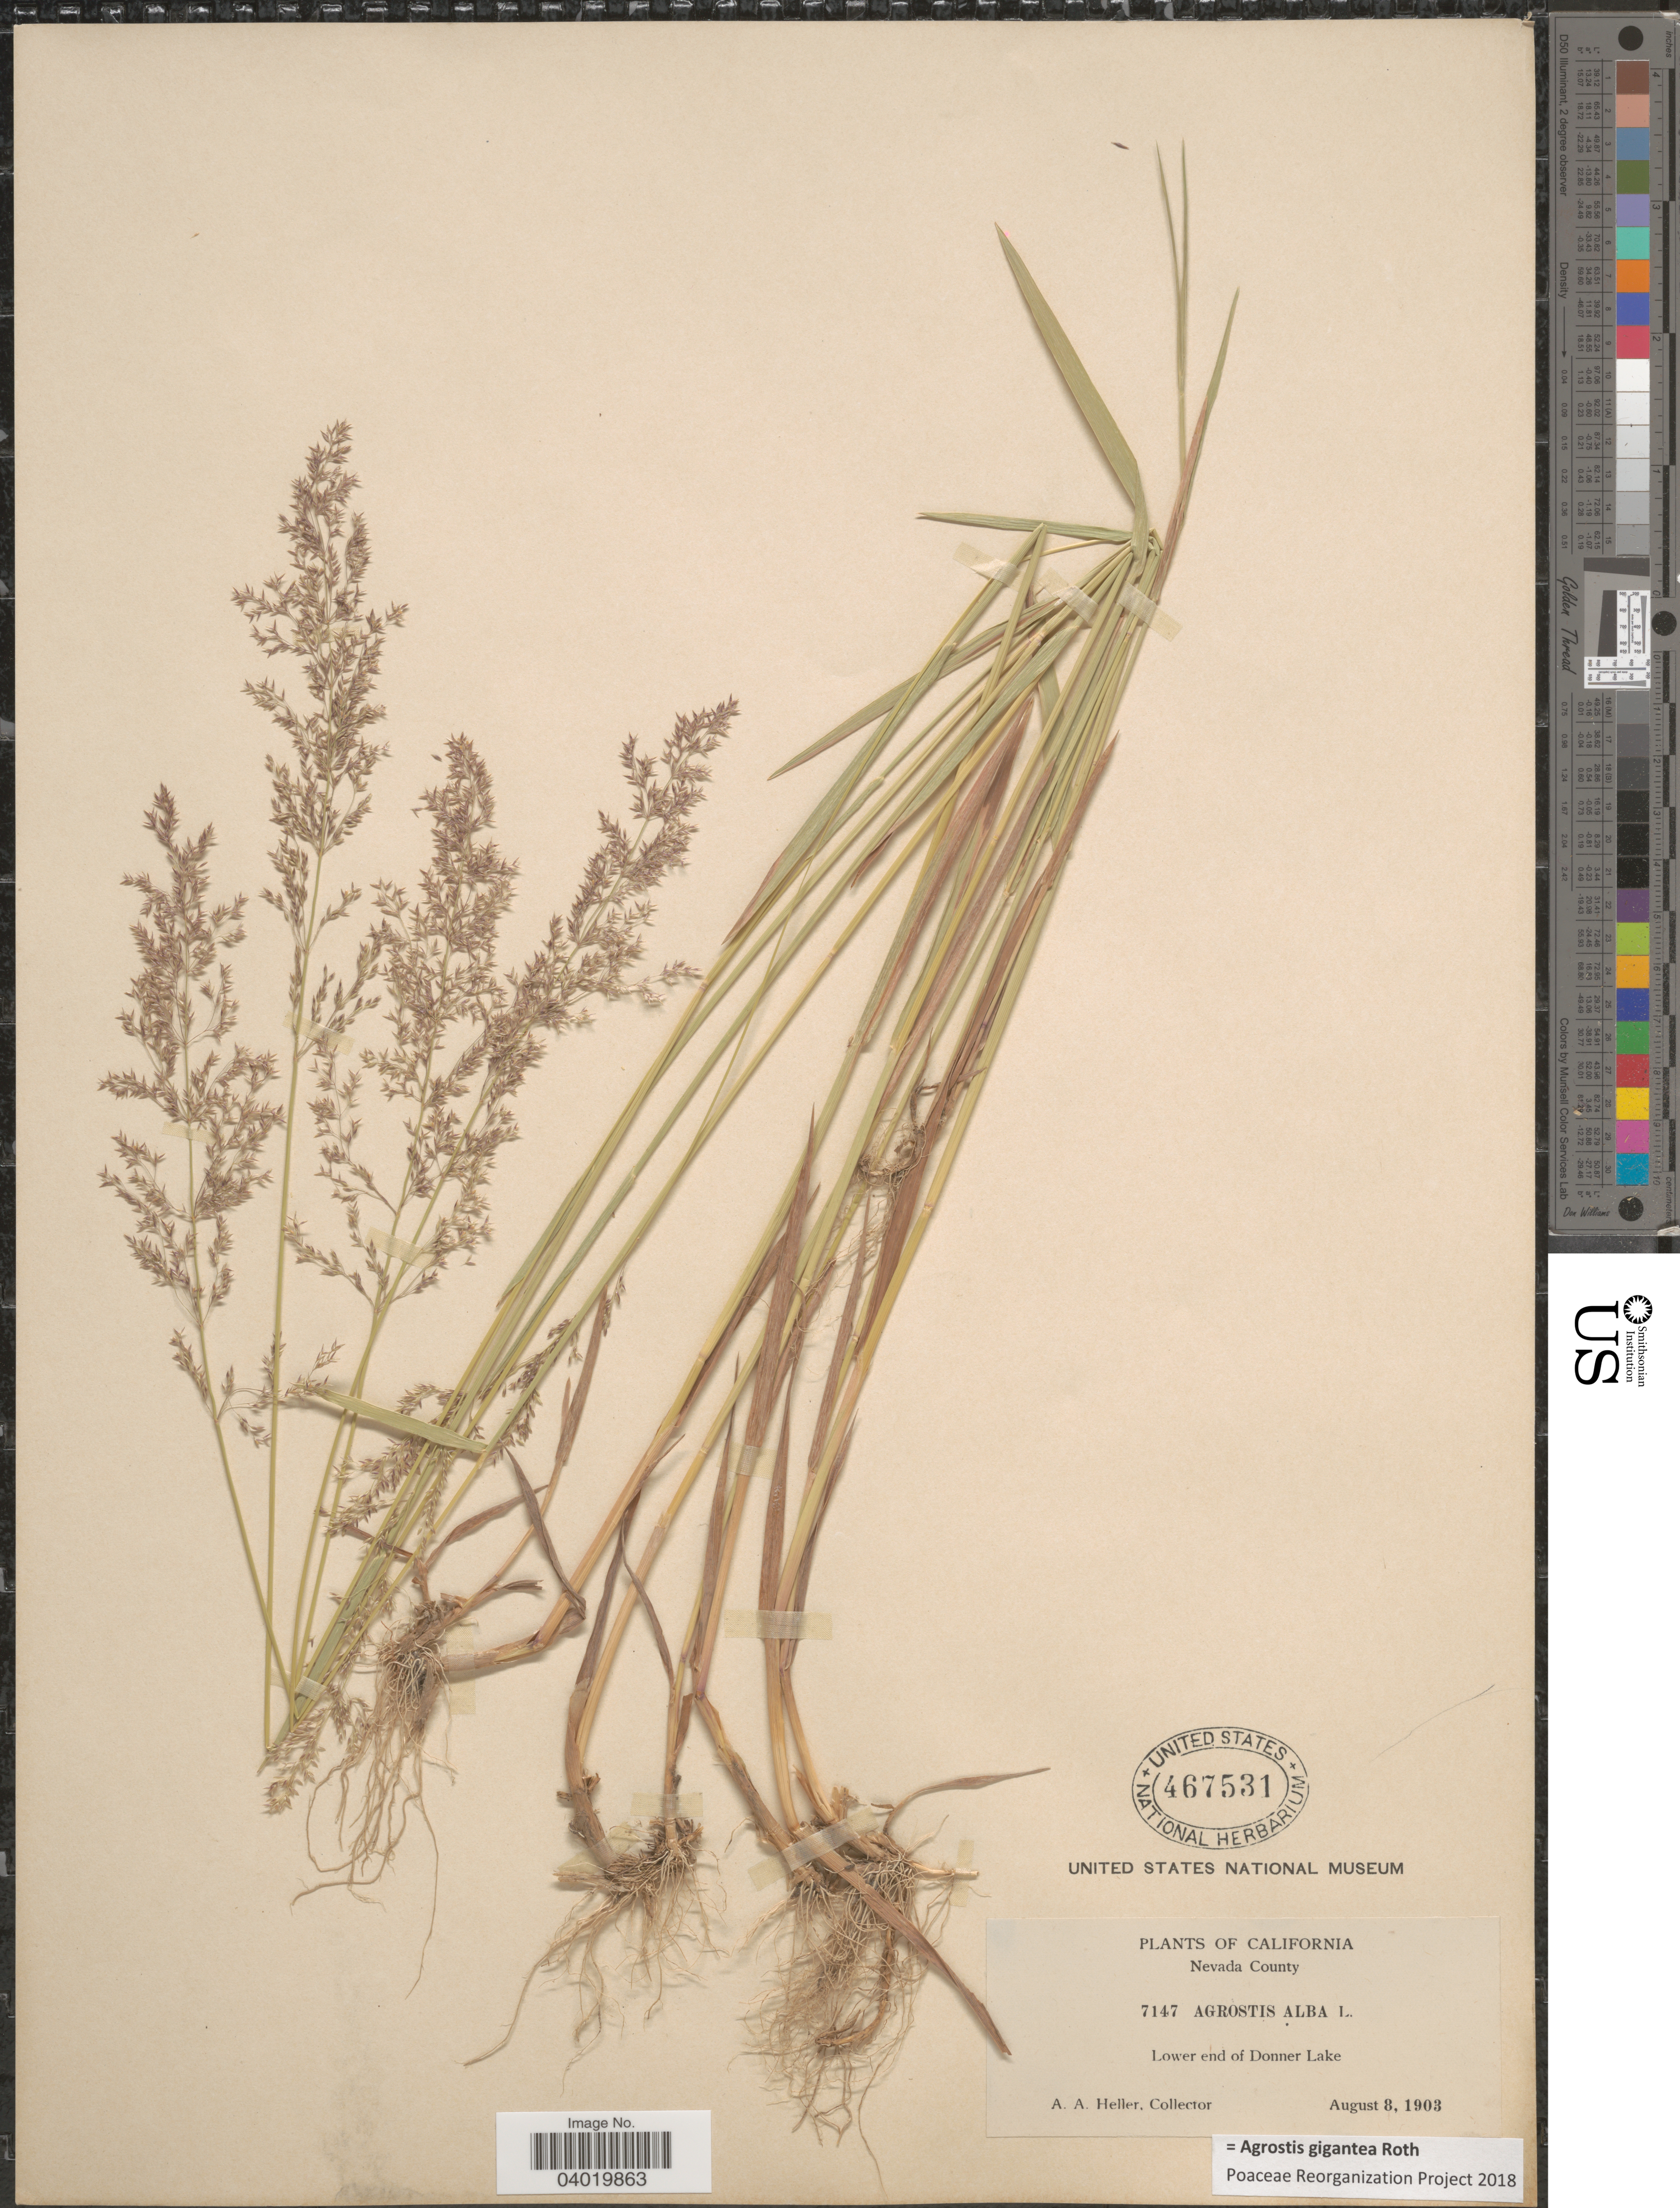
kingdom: Plantae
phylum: Tracheophyta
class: Liliopsida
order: Poales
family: Poaceae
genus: Agrostis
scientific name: Agrostis gigantea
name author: Roth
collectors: A. A. Heller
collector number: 7147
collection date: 1903-08-08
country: United States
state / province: California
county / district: Nevada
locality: Nevada County. Lower end of Donner Lake.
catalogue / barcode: US 467531